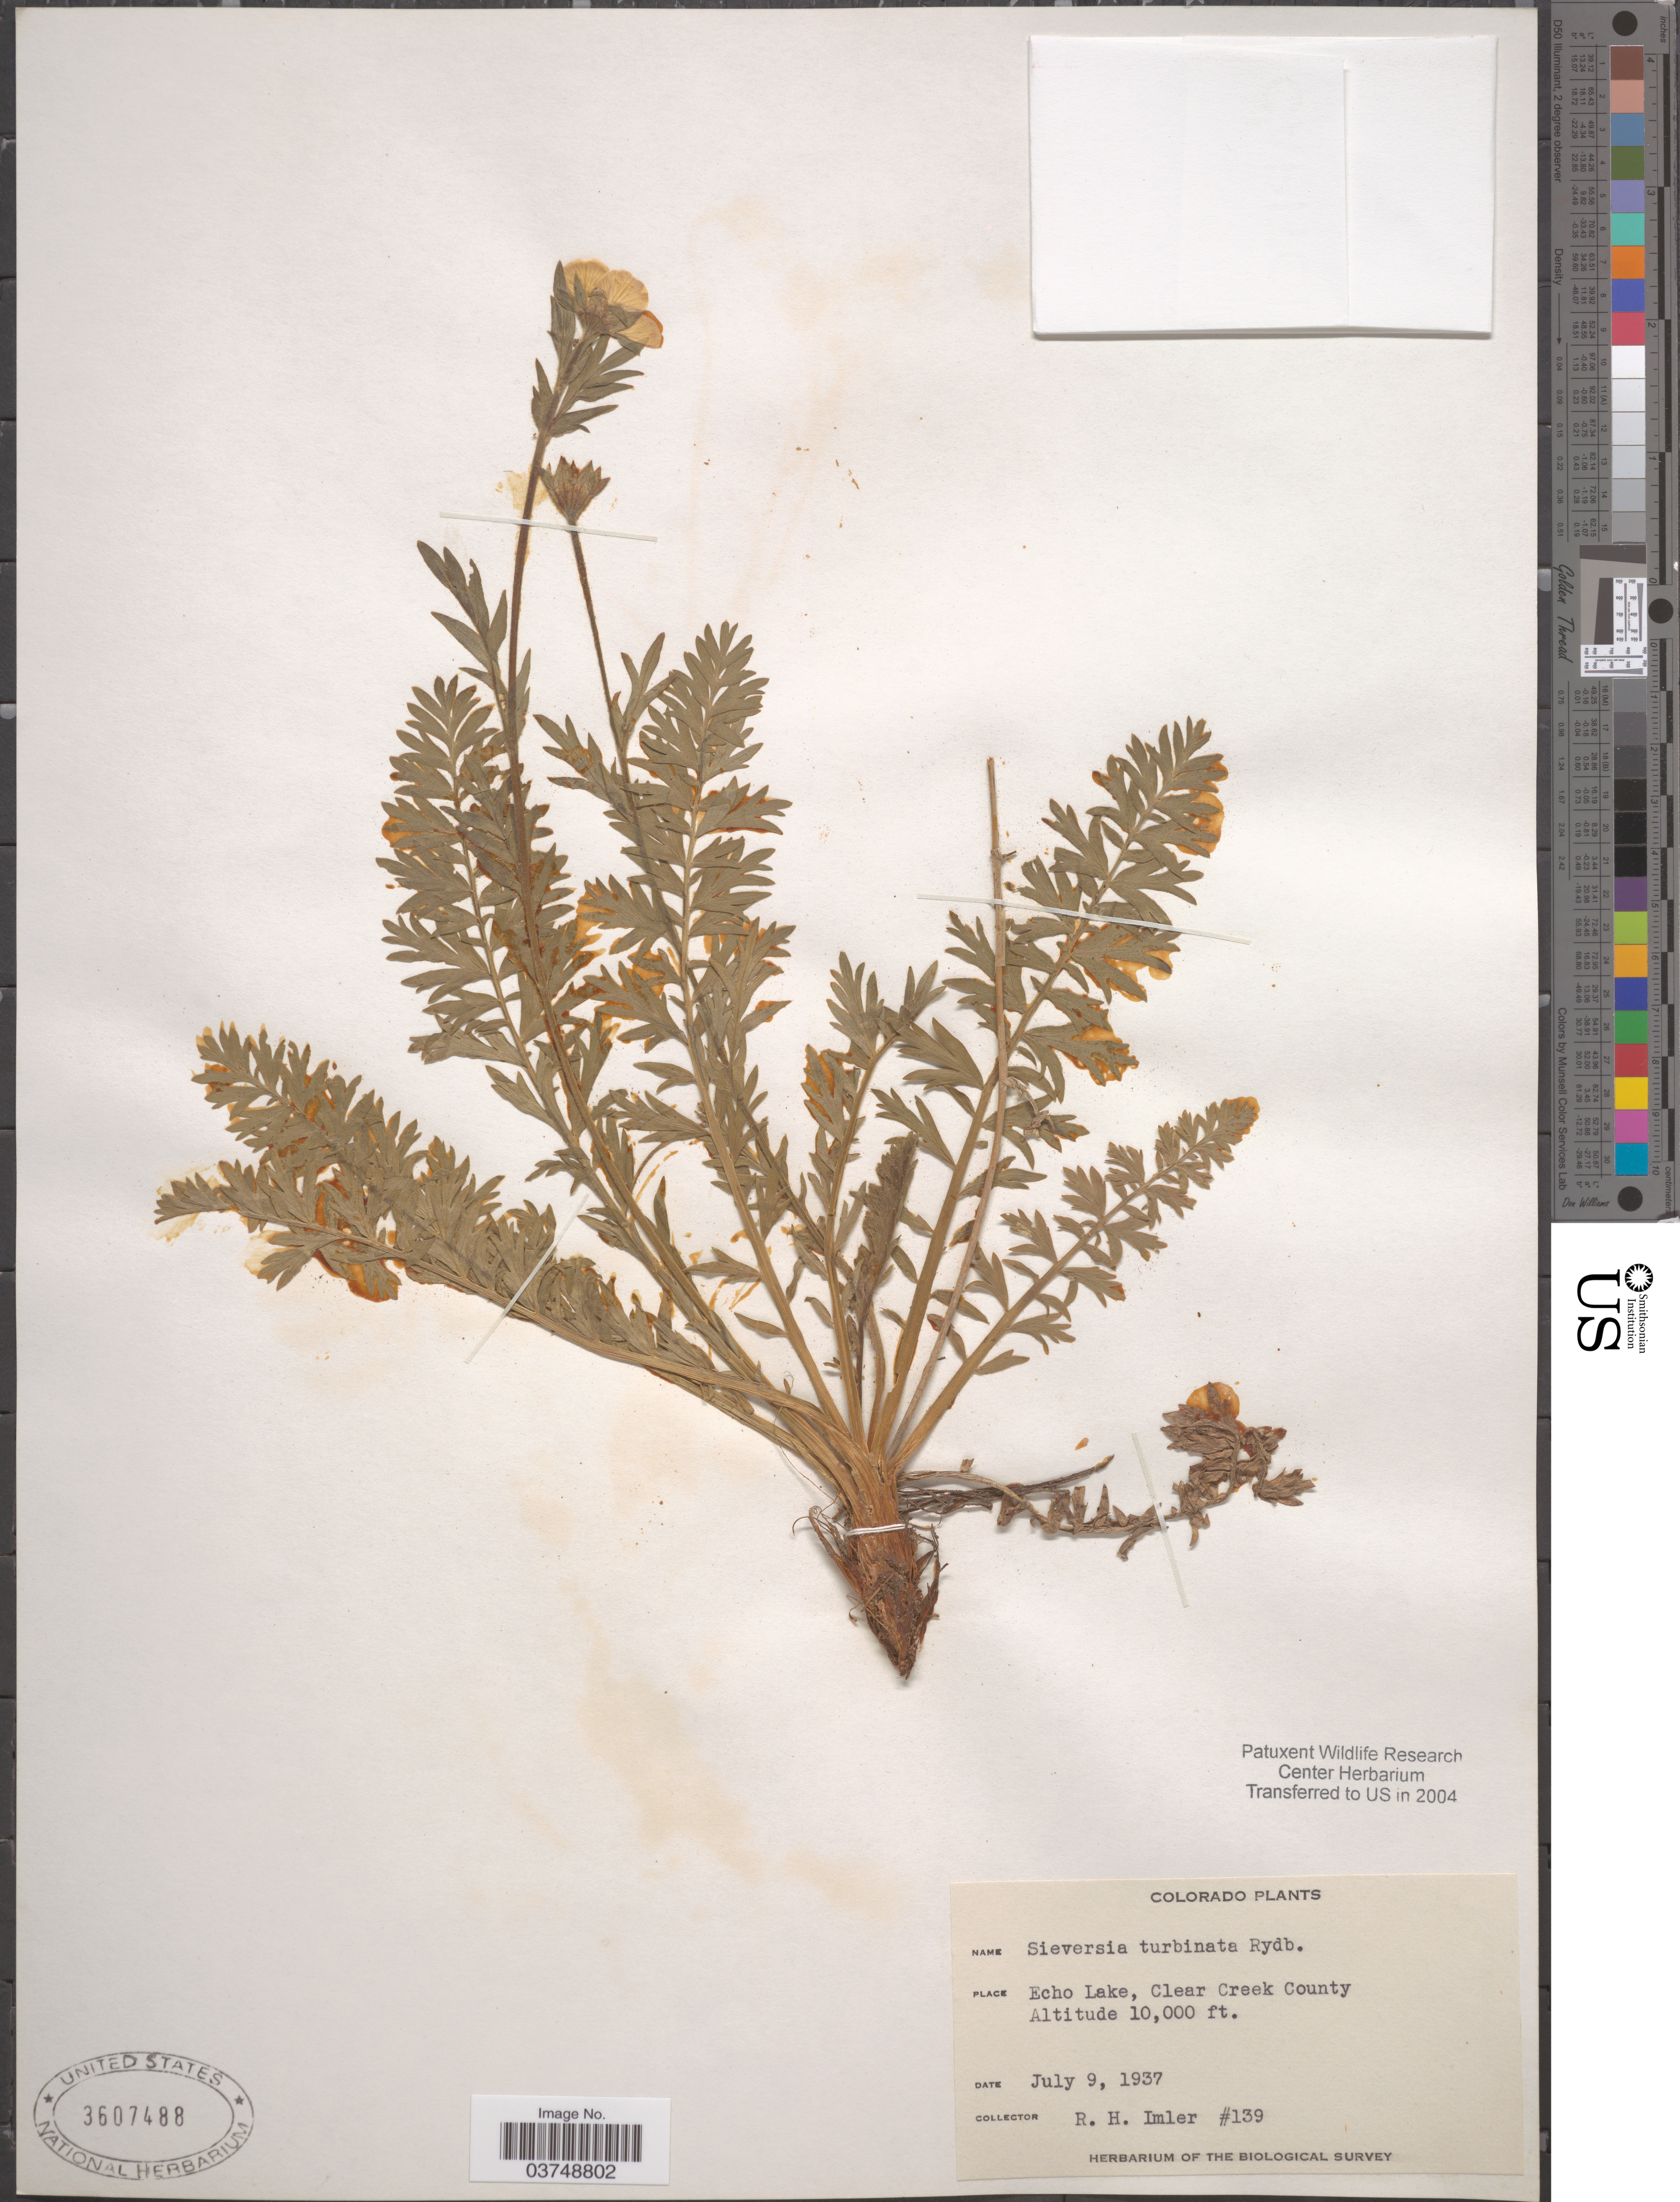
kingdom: Plantae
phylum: Tracheophyta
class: Magnoliopsida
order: Rosales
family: Rosaceae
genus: Geum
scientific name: Geum rossii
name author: (R. Br.) Ser.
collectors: R. Imler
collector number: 139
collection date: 1937-07-09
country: United States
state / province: Colorado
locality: Echo Lake, Clear Creek County.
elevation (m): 3048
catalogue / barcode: US 3607488